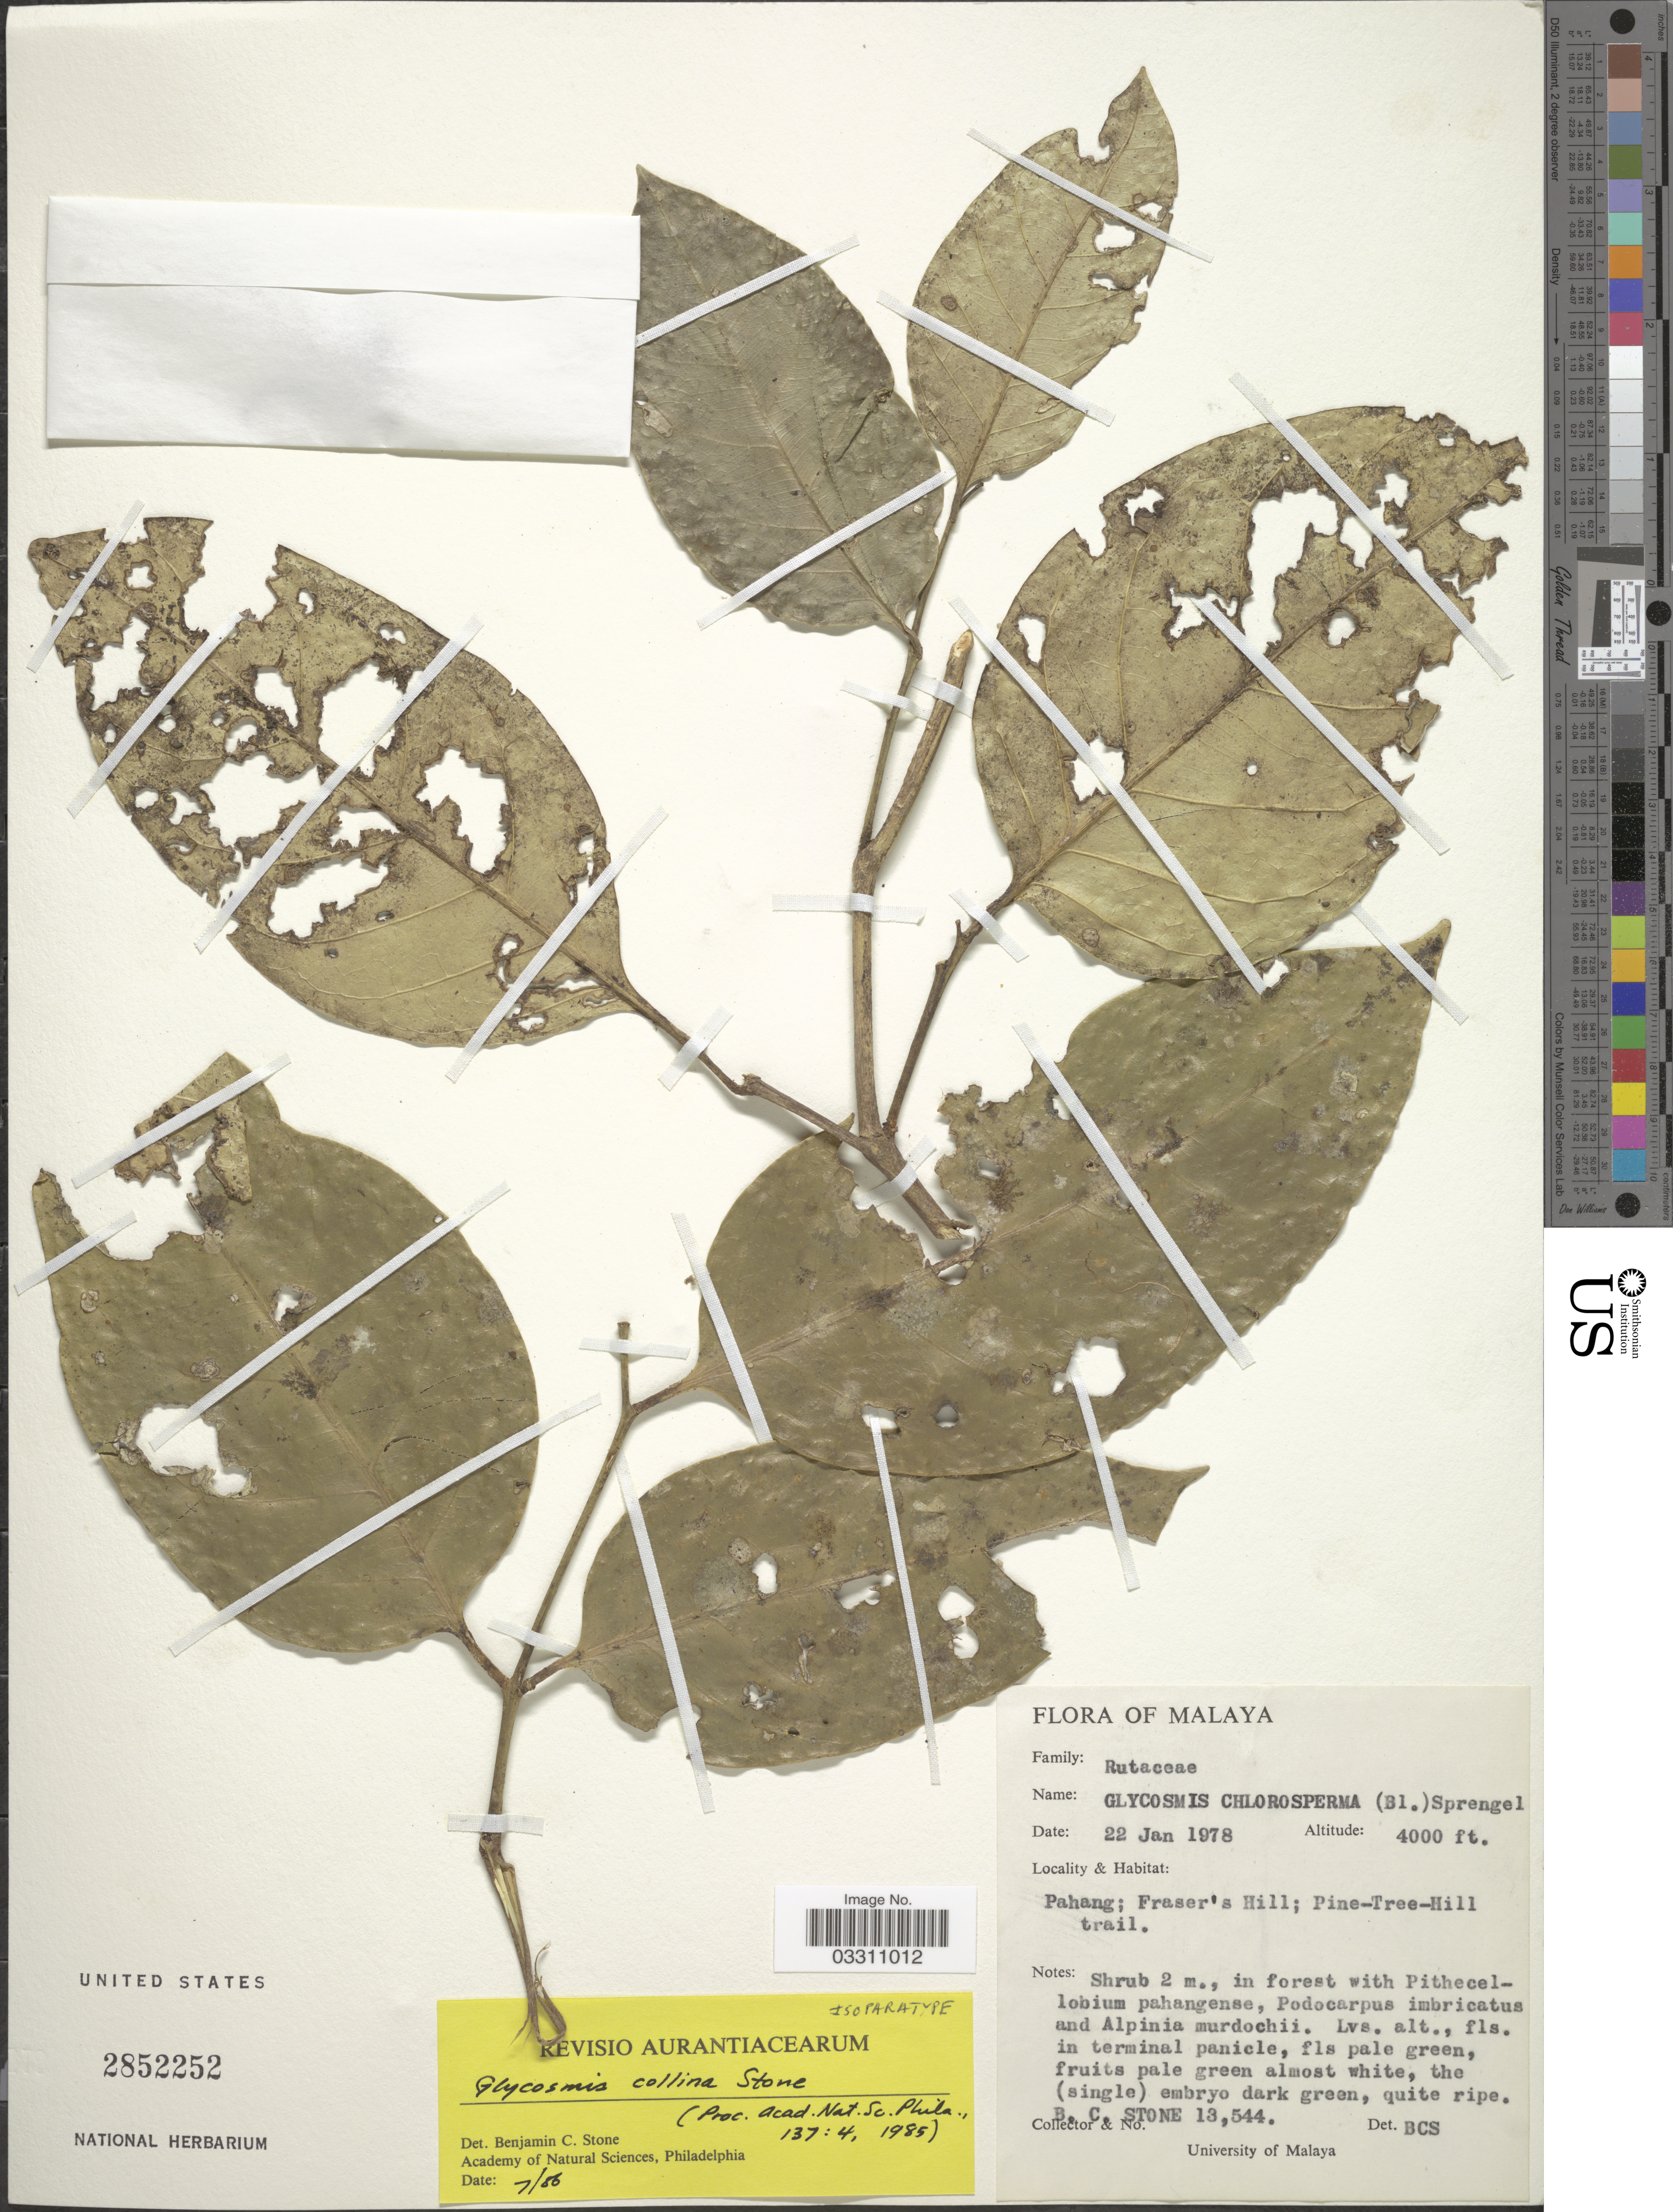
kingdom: Plantae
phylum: Tracheophyta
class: Magnoliopsida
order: Sapindales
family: Rutaceae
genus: Glycosmis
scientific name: Glycosmis collina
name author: B.C. Stone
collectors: B. C. Stone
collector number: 13544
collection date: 1978-01-22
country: Malaysia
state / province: Pahang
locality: Fraser's Hill; Pine-Tree-Hill trail.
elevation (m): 1219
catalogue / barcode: US 2852252